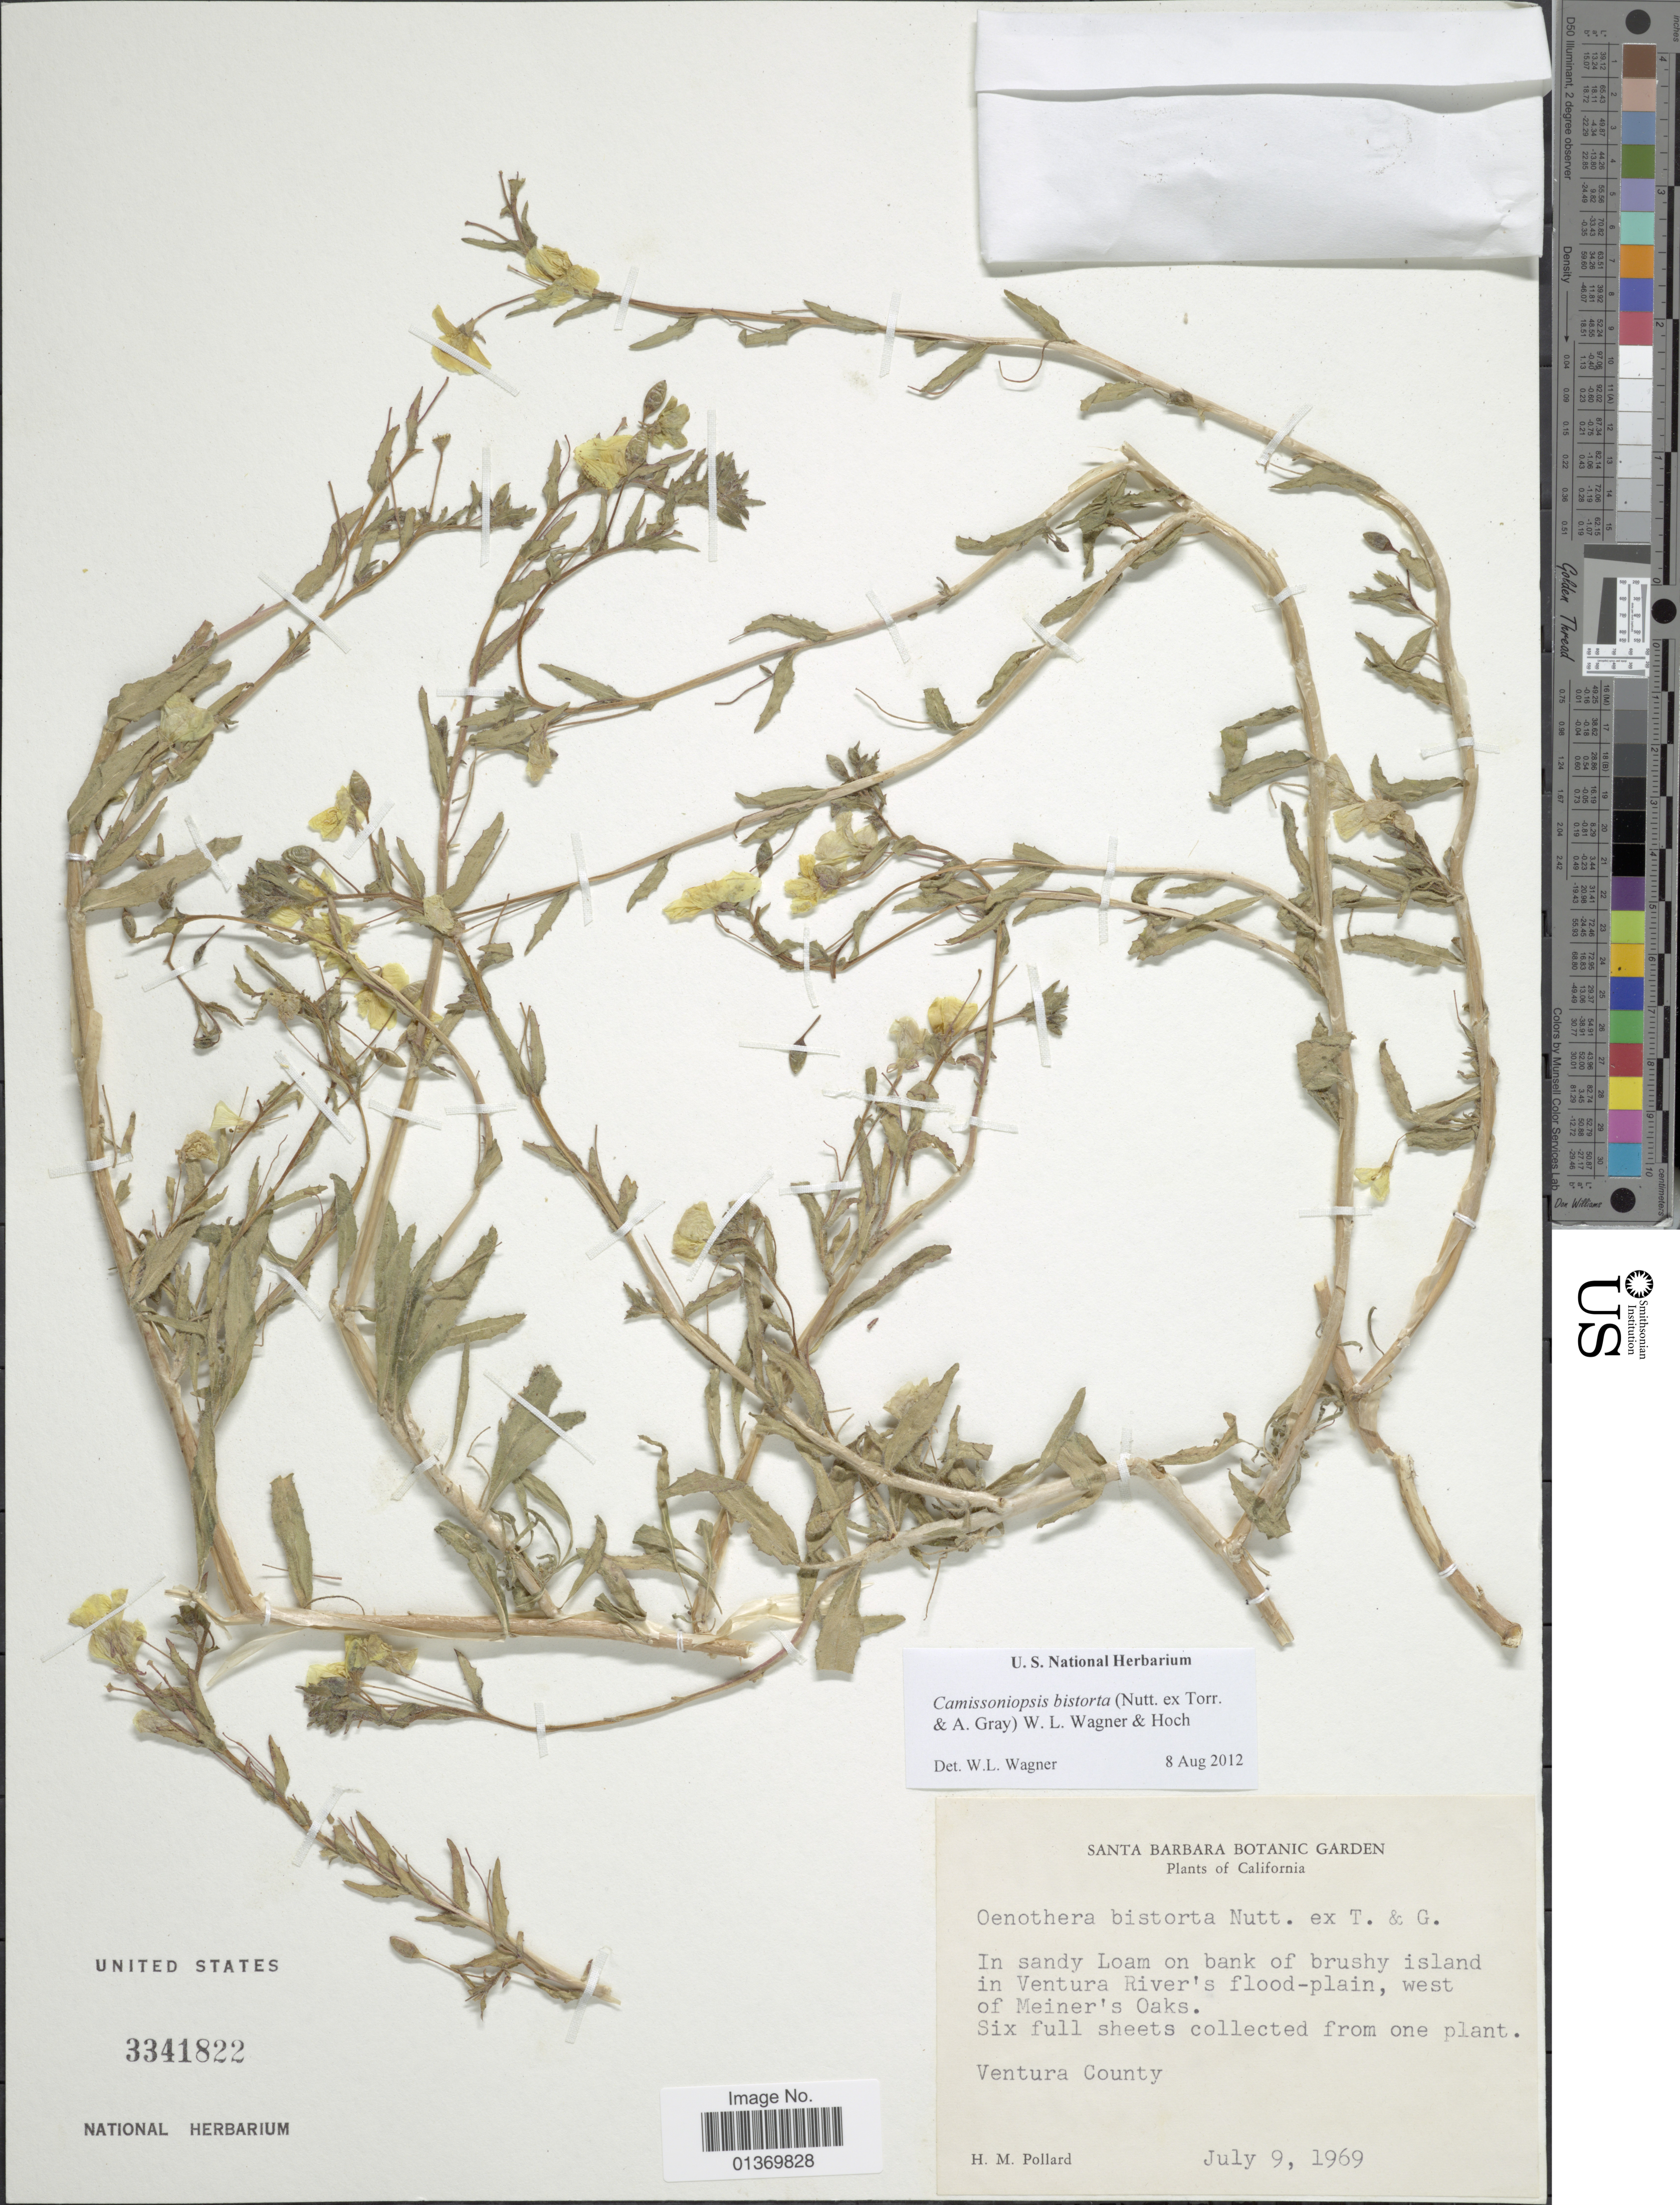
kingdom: Plantae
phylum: Tracheophyta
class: Magnoliopsida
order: Myrtales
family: Onagraceae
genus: Camissoniopsis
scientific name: Camissoniopsis bistorta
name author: (Nutt. ex Torr. & A. Gray) W.L. Wagner & Hoch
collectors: H. M. Pollard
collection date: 1969-07-09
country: United States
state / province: California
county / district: Ventura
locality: In sandy Loam on bank of brushy island in Ventura River's flood-plain, west of Meiner's Oaks, Ventura County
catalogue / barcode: US 3341822